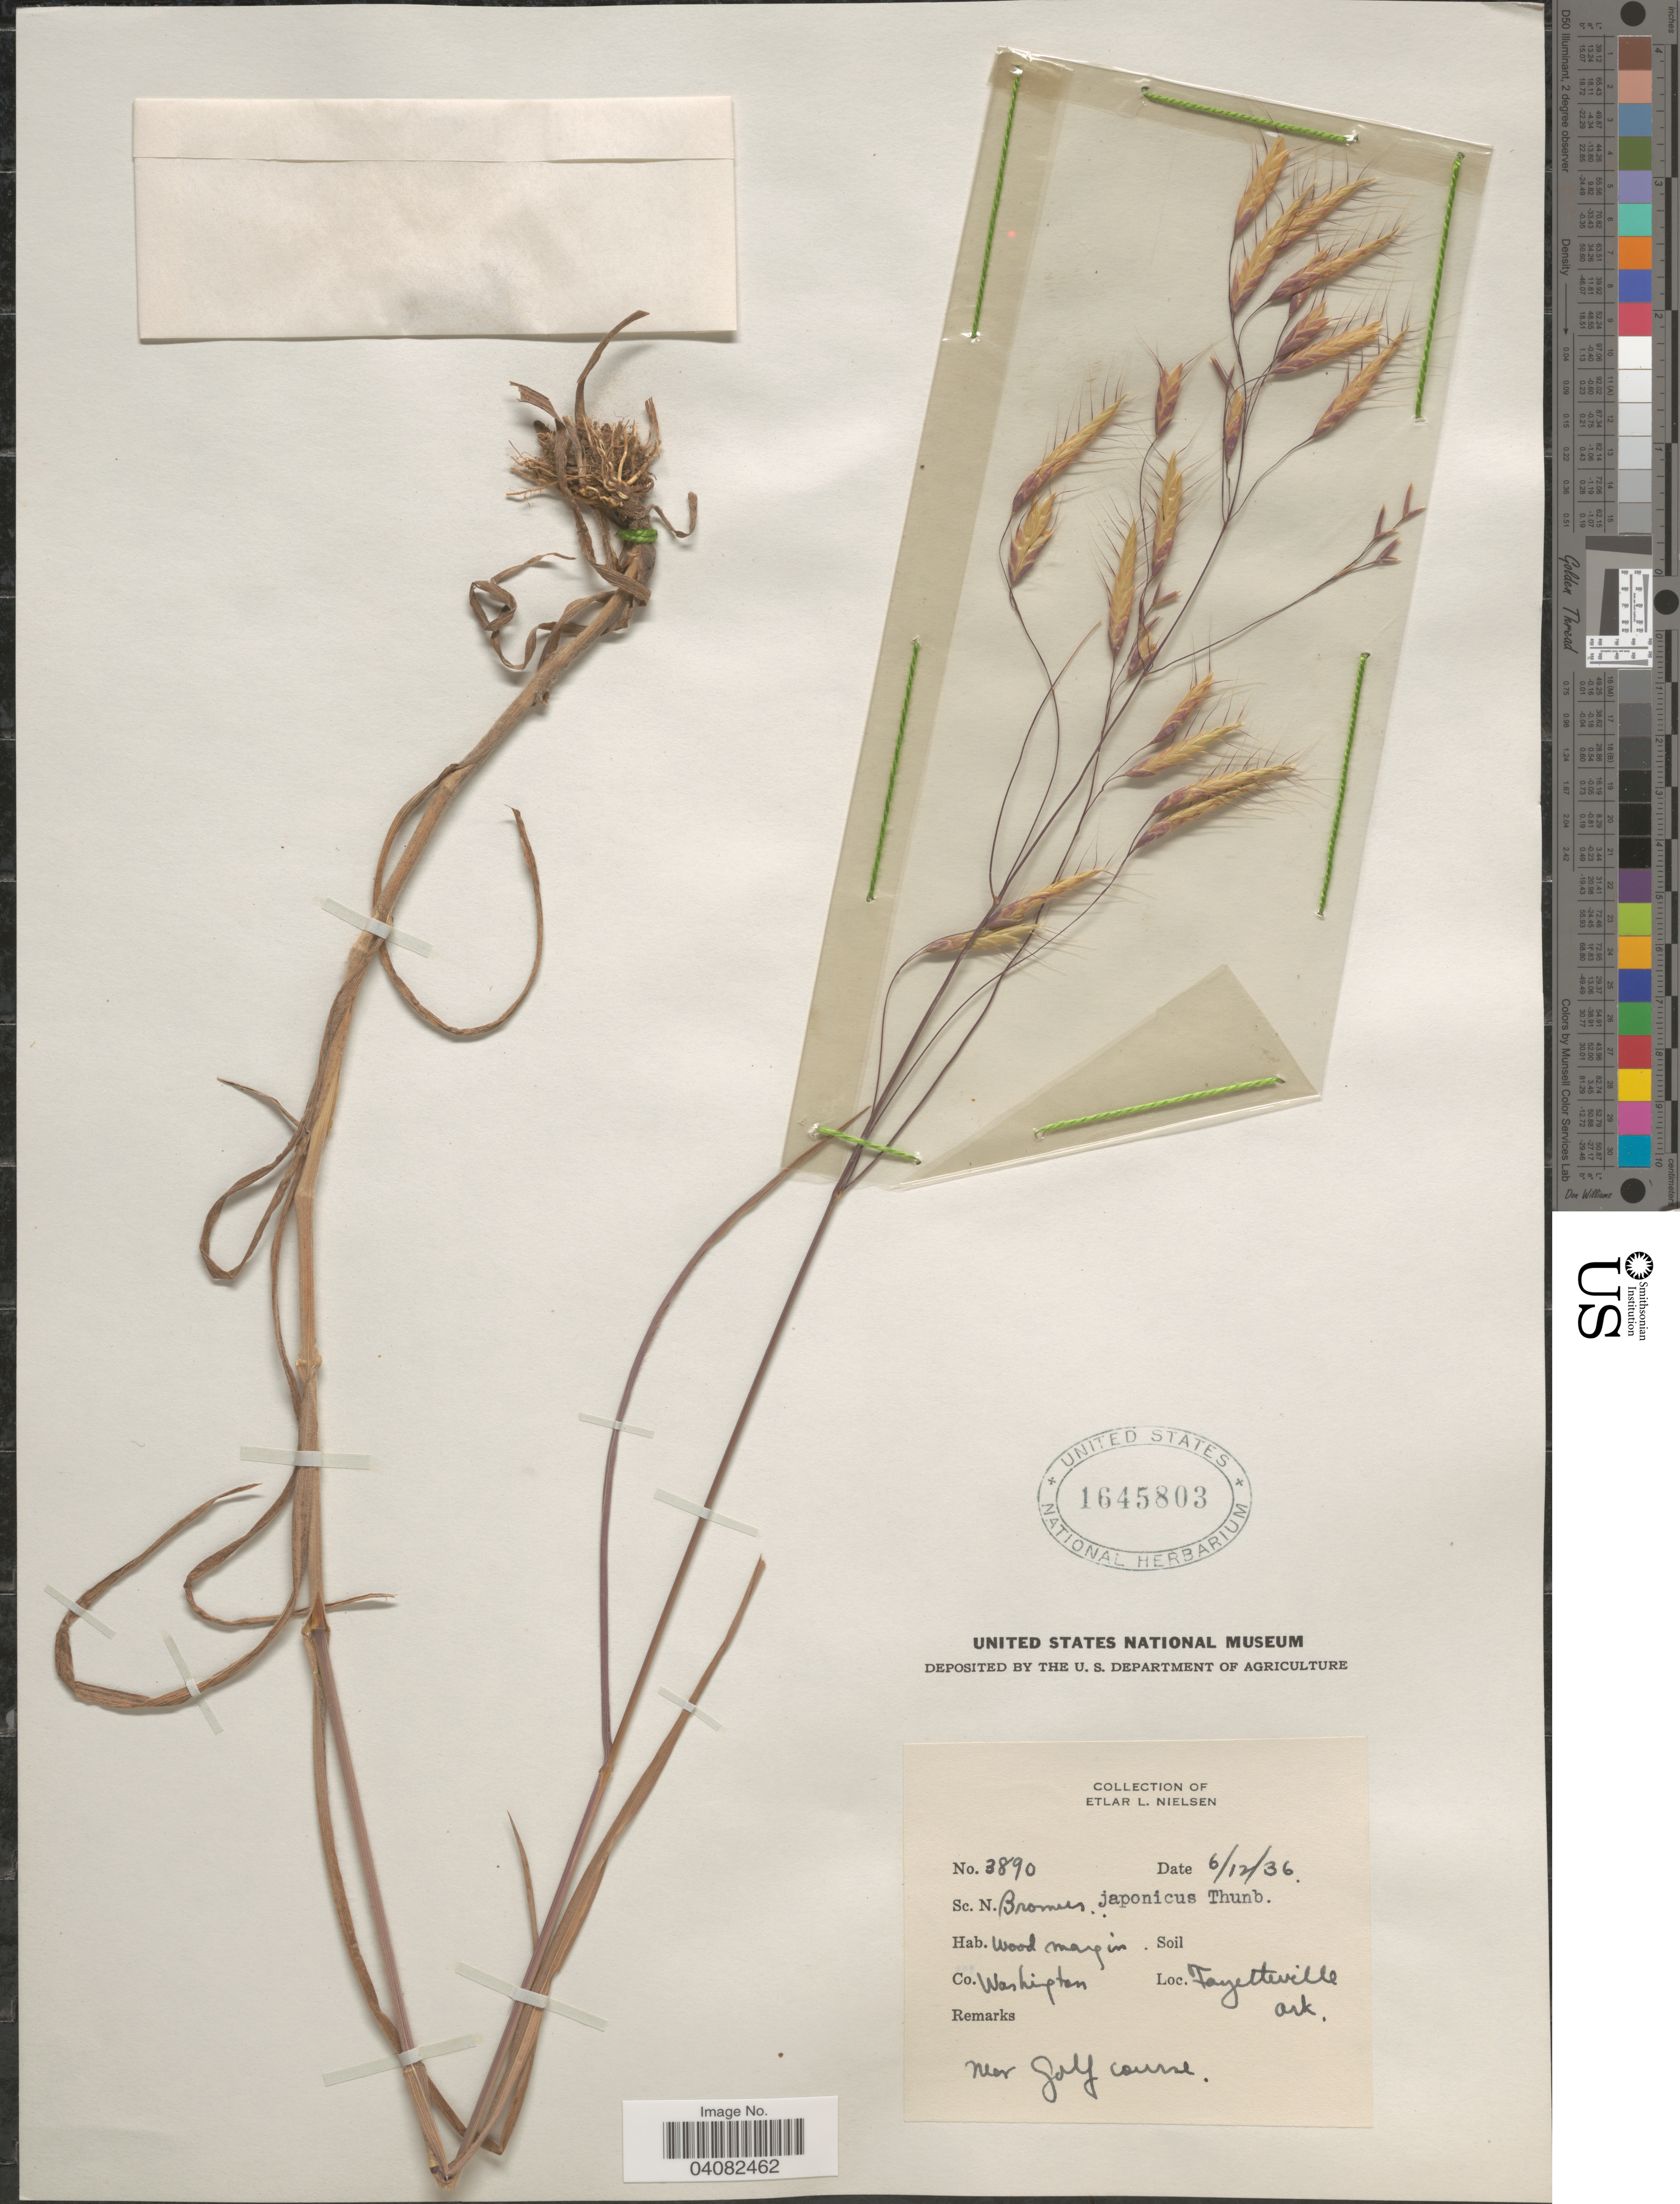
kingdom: Plantae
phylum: Tracheophyta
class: Liliopsida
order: Poales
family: Poaceae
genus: Bromus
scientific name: Bromus japonicus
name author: Houtt.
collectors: E. L. Nielsen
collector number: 3890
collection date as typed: Transcribed d/m/y: 12/6/36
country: United States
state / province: Arkansas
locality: Co. Washington. Fayetteville. Near golf course.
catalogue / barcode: US 1645803